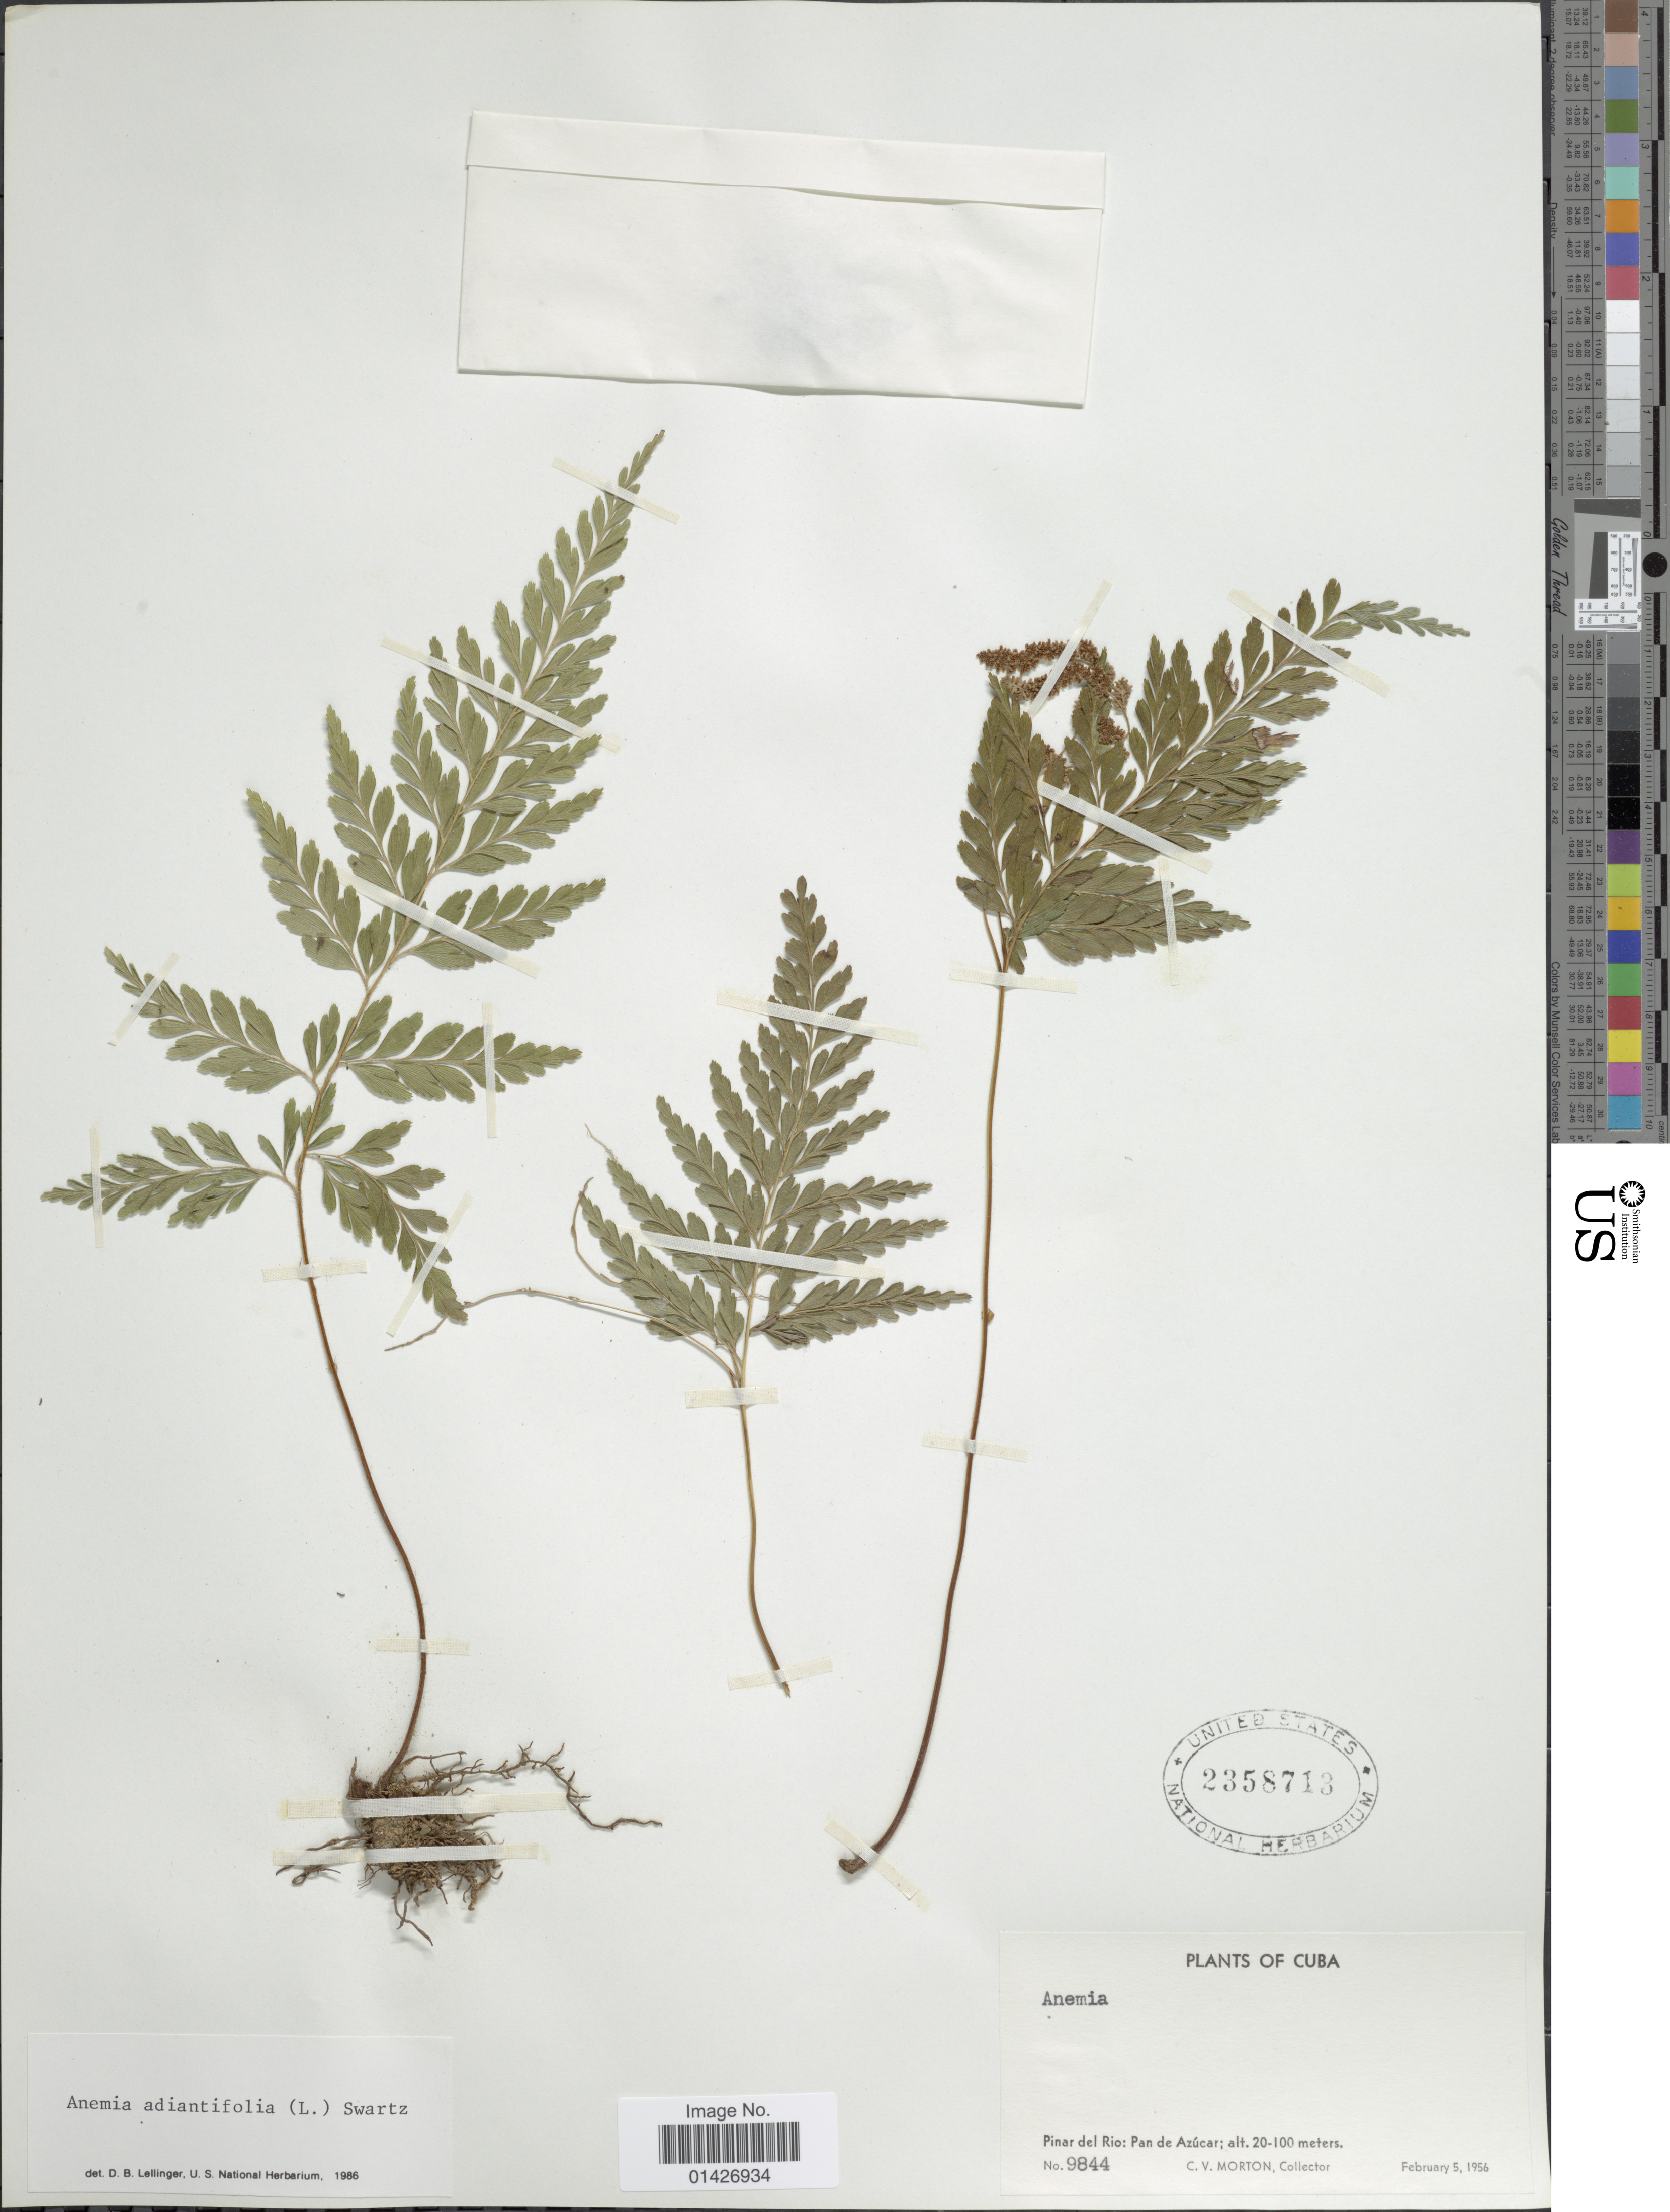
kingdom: Plantae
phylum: Tracheophyta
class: Polypodiopsida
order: Schizaeales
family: Anemiaceae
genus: Anemia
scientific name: Anemia adiantifolia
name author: (L.) Sw.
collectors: C. V. Morton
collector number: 9844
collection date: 1956-02-05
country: Cuba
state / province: Pinar del Río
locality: Pan de Azúcar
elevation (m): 20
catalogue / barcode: US 2358713